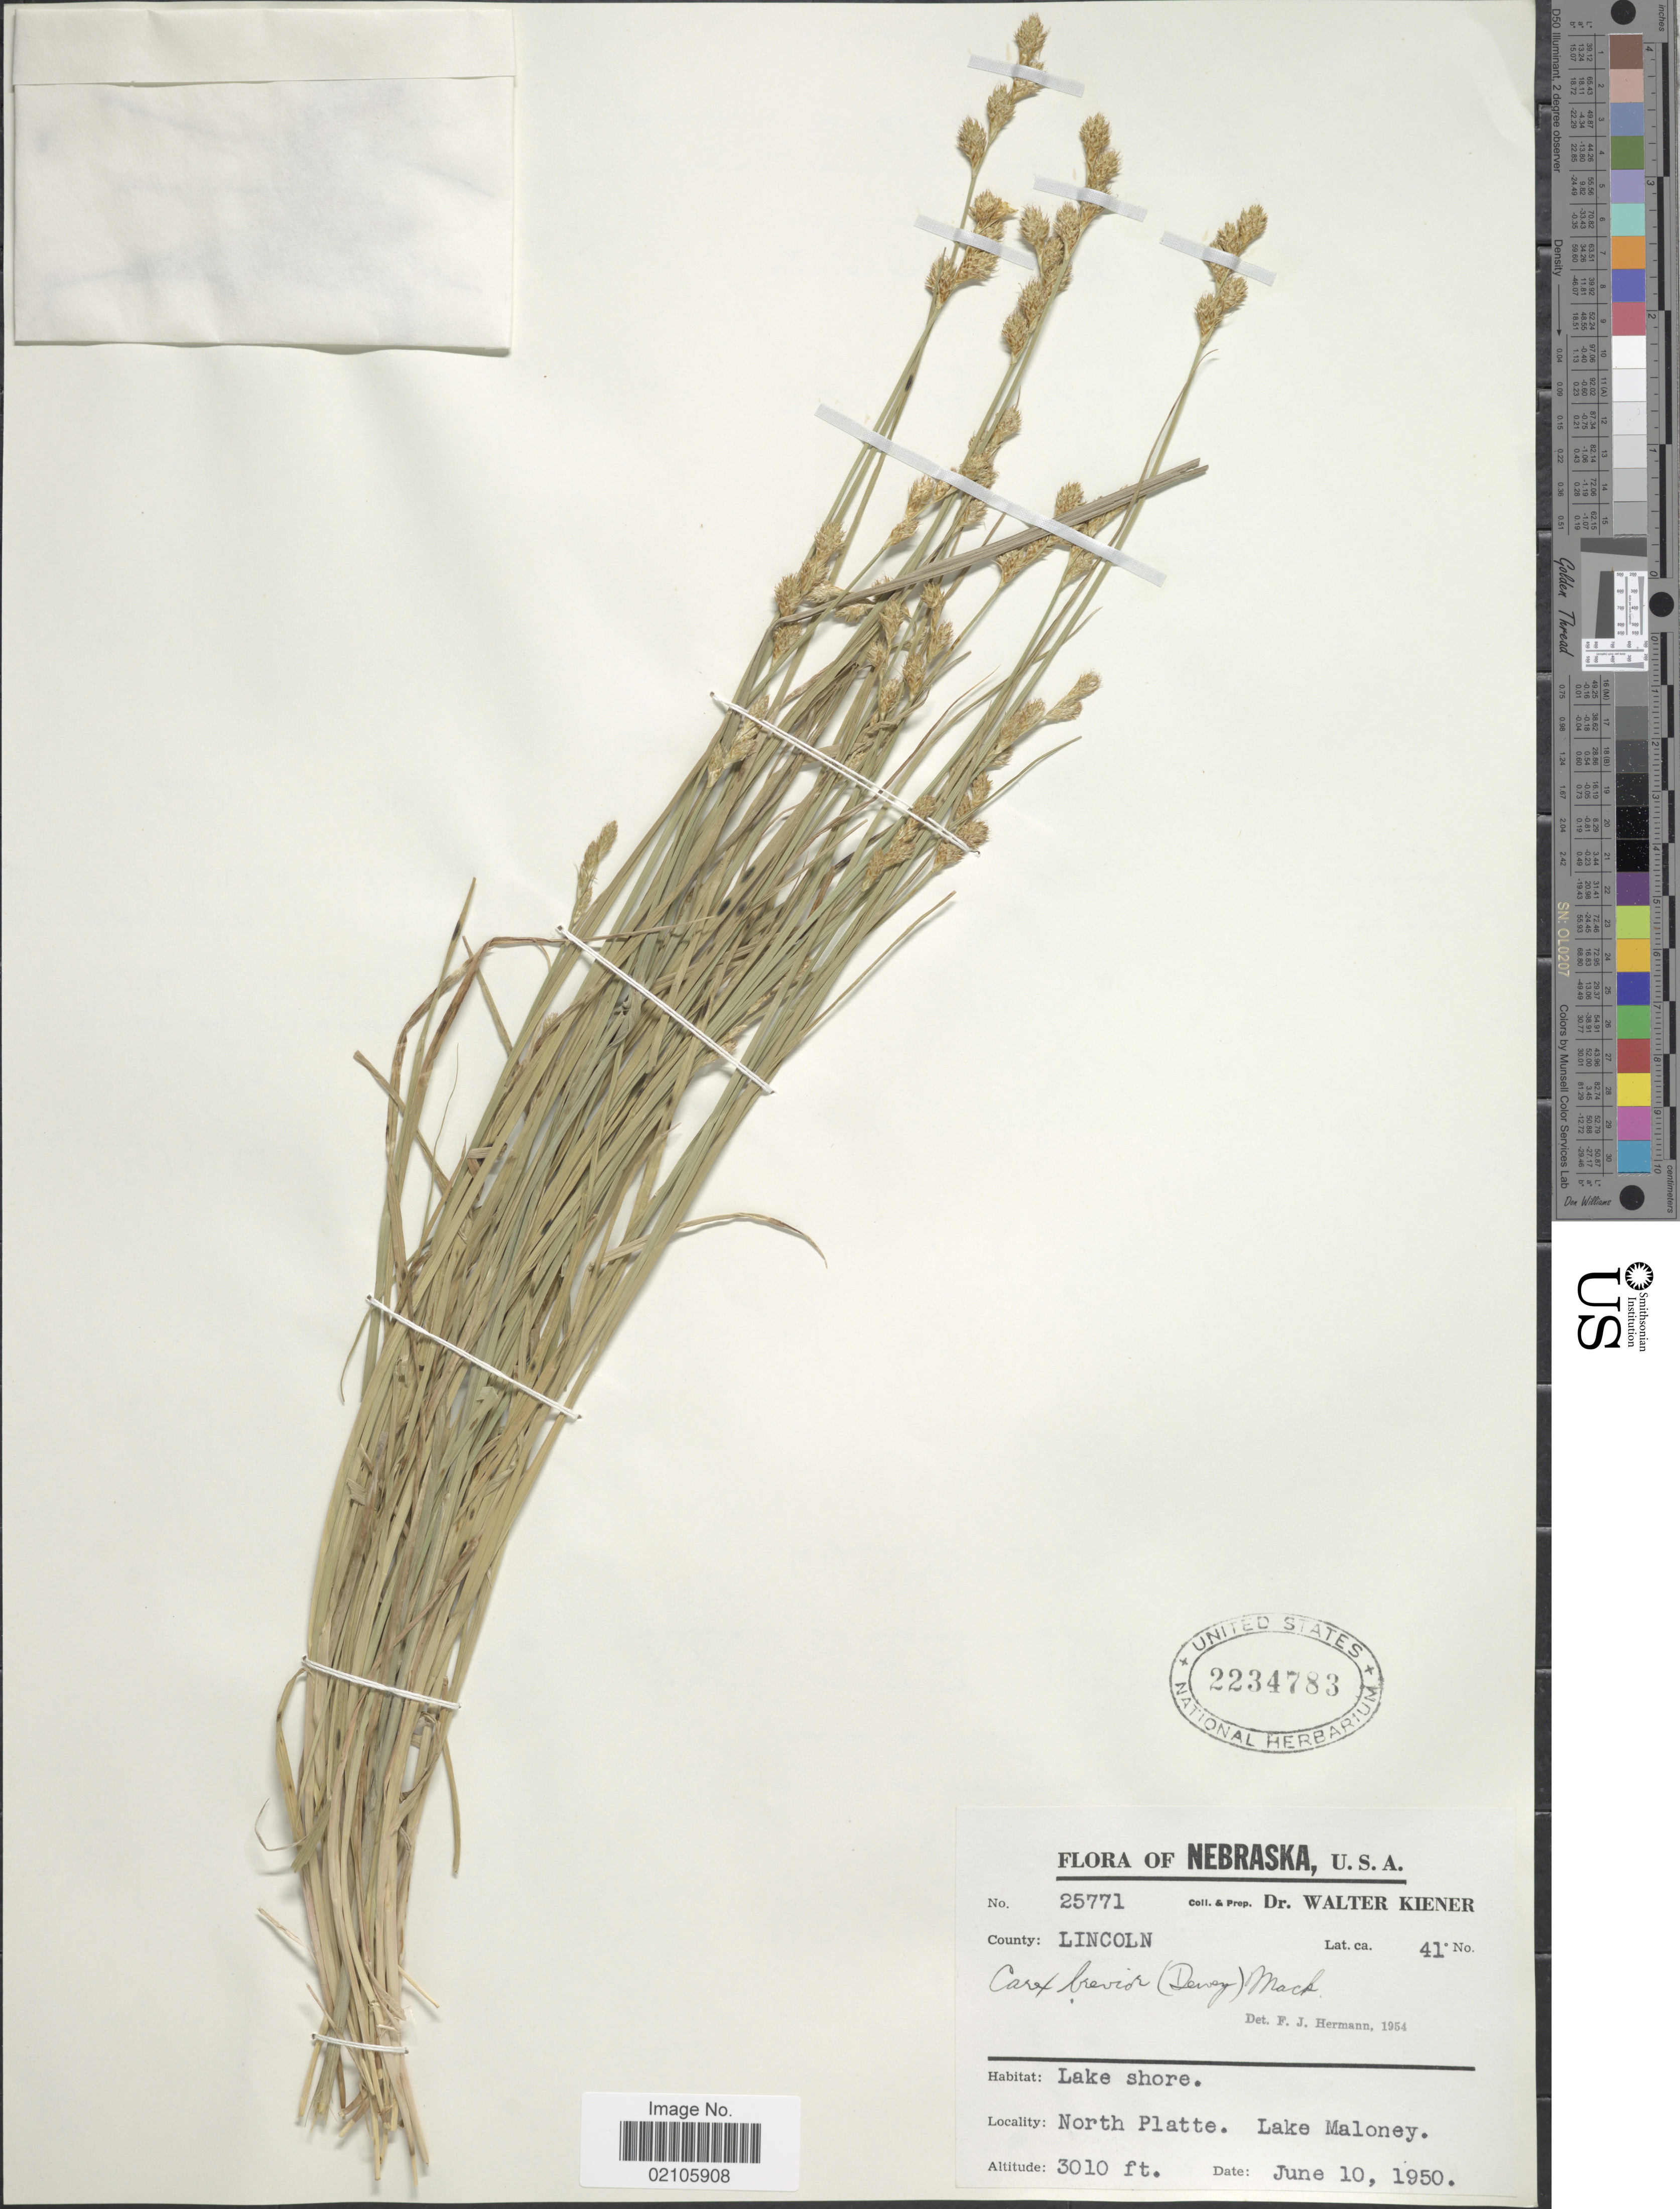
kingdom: Plantae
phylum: Tracheophyta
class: Liliopsida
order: Poales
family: Cyperaceae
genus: Carex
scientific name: Carex brevior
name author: (Dewey) Mack. ex Lunell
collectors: W. Kiener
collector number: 25771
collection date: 1950-06-10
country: United States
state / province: Nebraska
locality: County Lincoln. North Platte. Lake Maloney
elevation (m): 917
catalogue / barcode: US 2234783